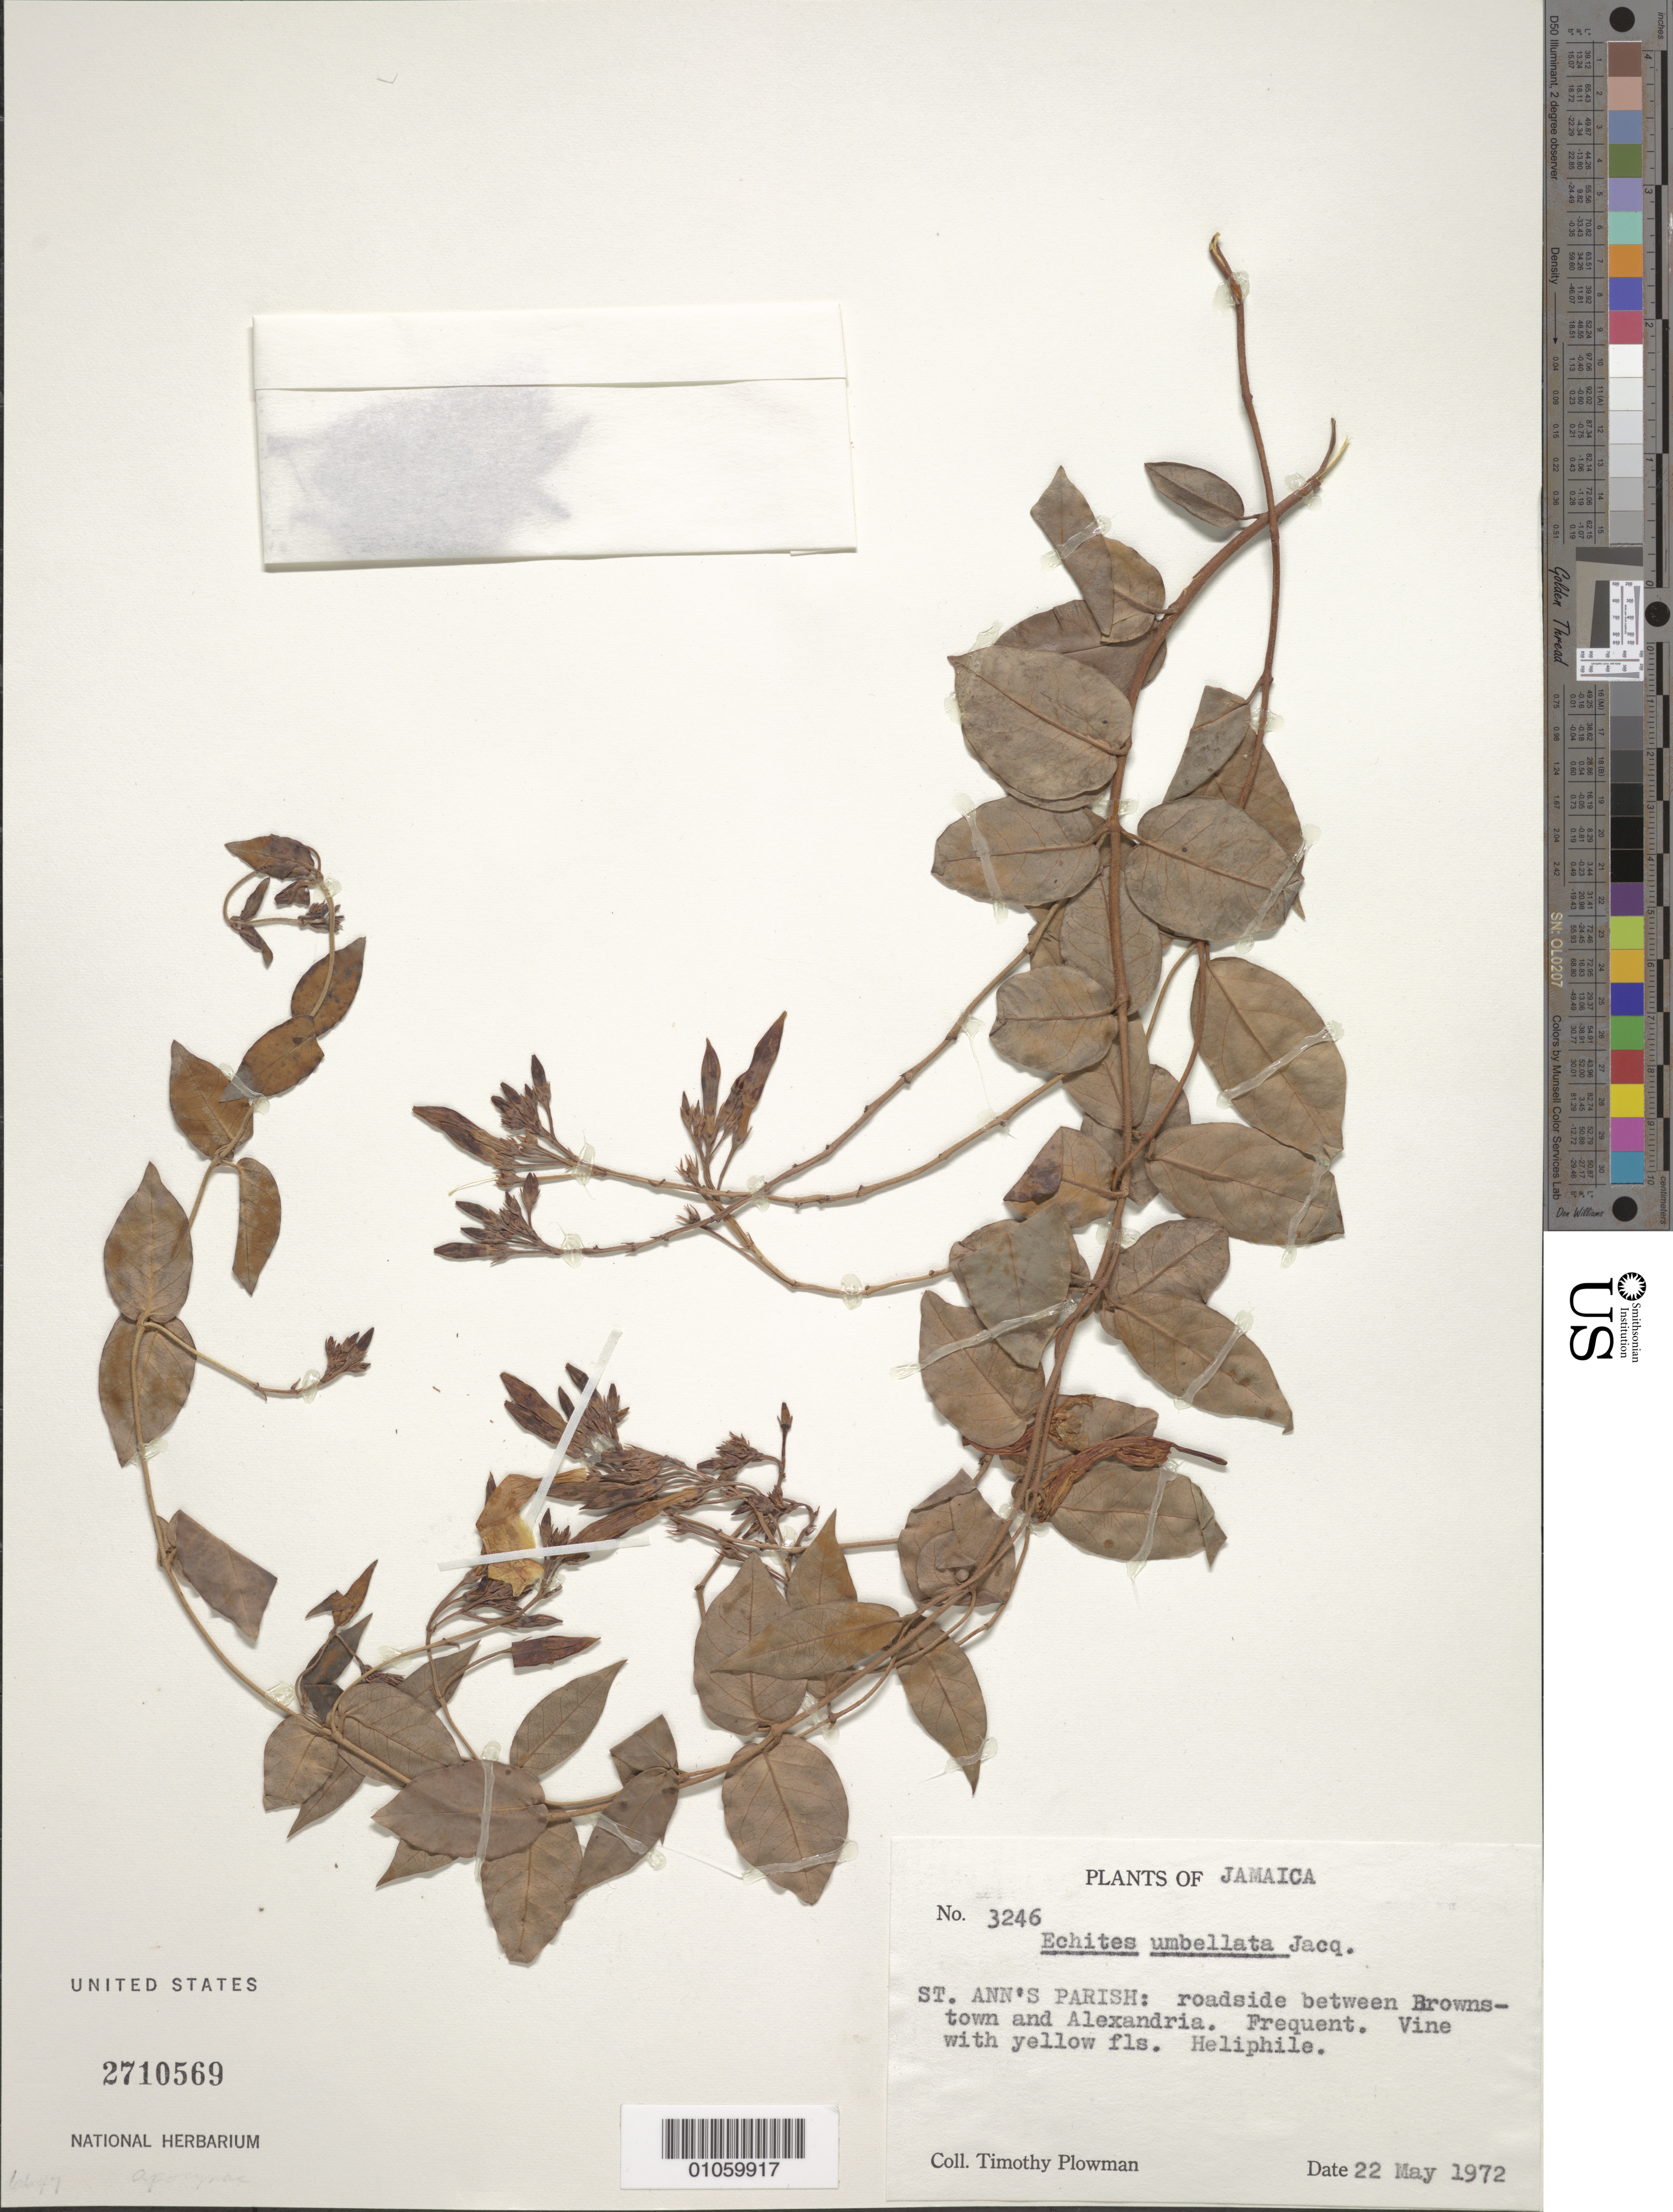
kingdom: Plantae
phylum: Tracheophyta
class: Magnoliopsida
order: Gentianales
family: Apocynaceae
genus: Echites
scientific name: Echites umbellatus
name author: Jacq.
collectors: T. Plowman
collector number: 3246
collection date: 1972-05-22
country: Jamaica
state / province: Saint Ann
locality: St. Ann's Parish: roadside between Brownstown and Alexandria.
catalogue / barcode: US 2710569